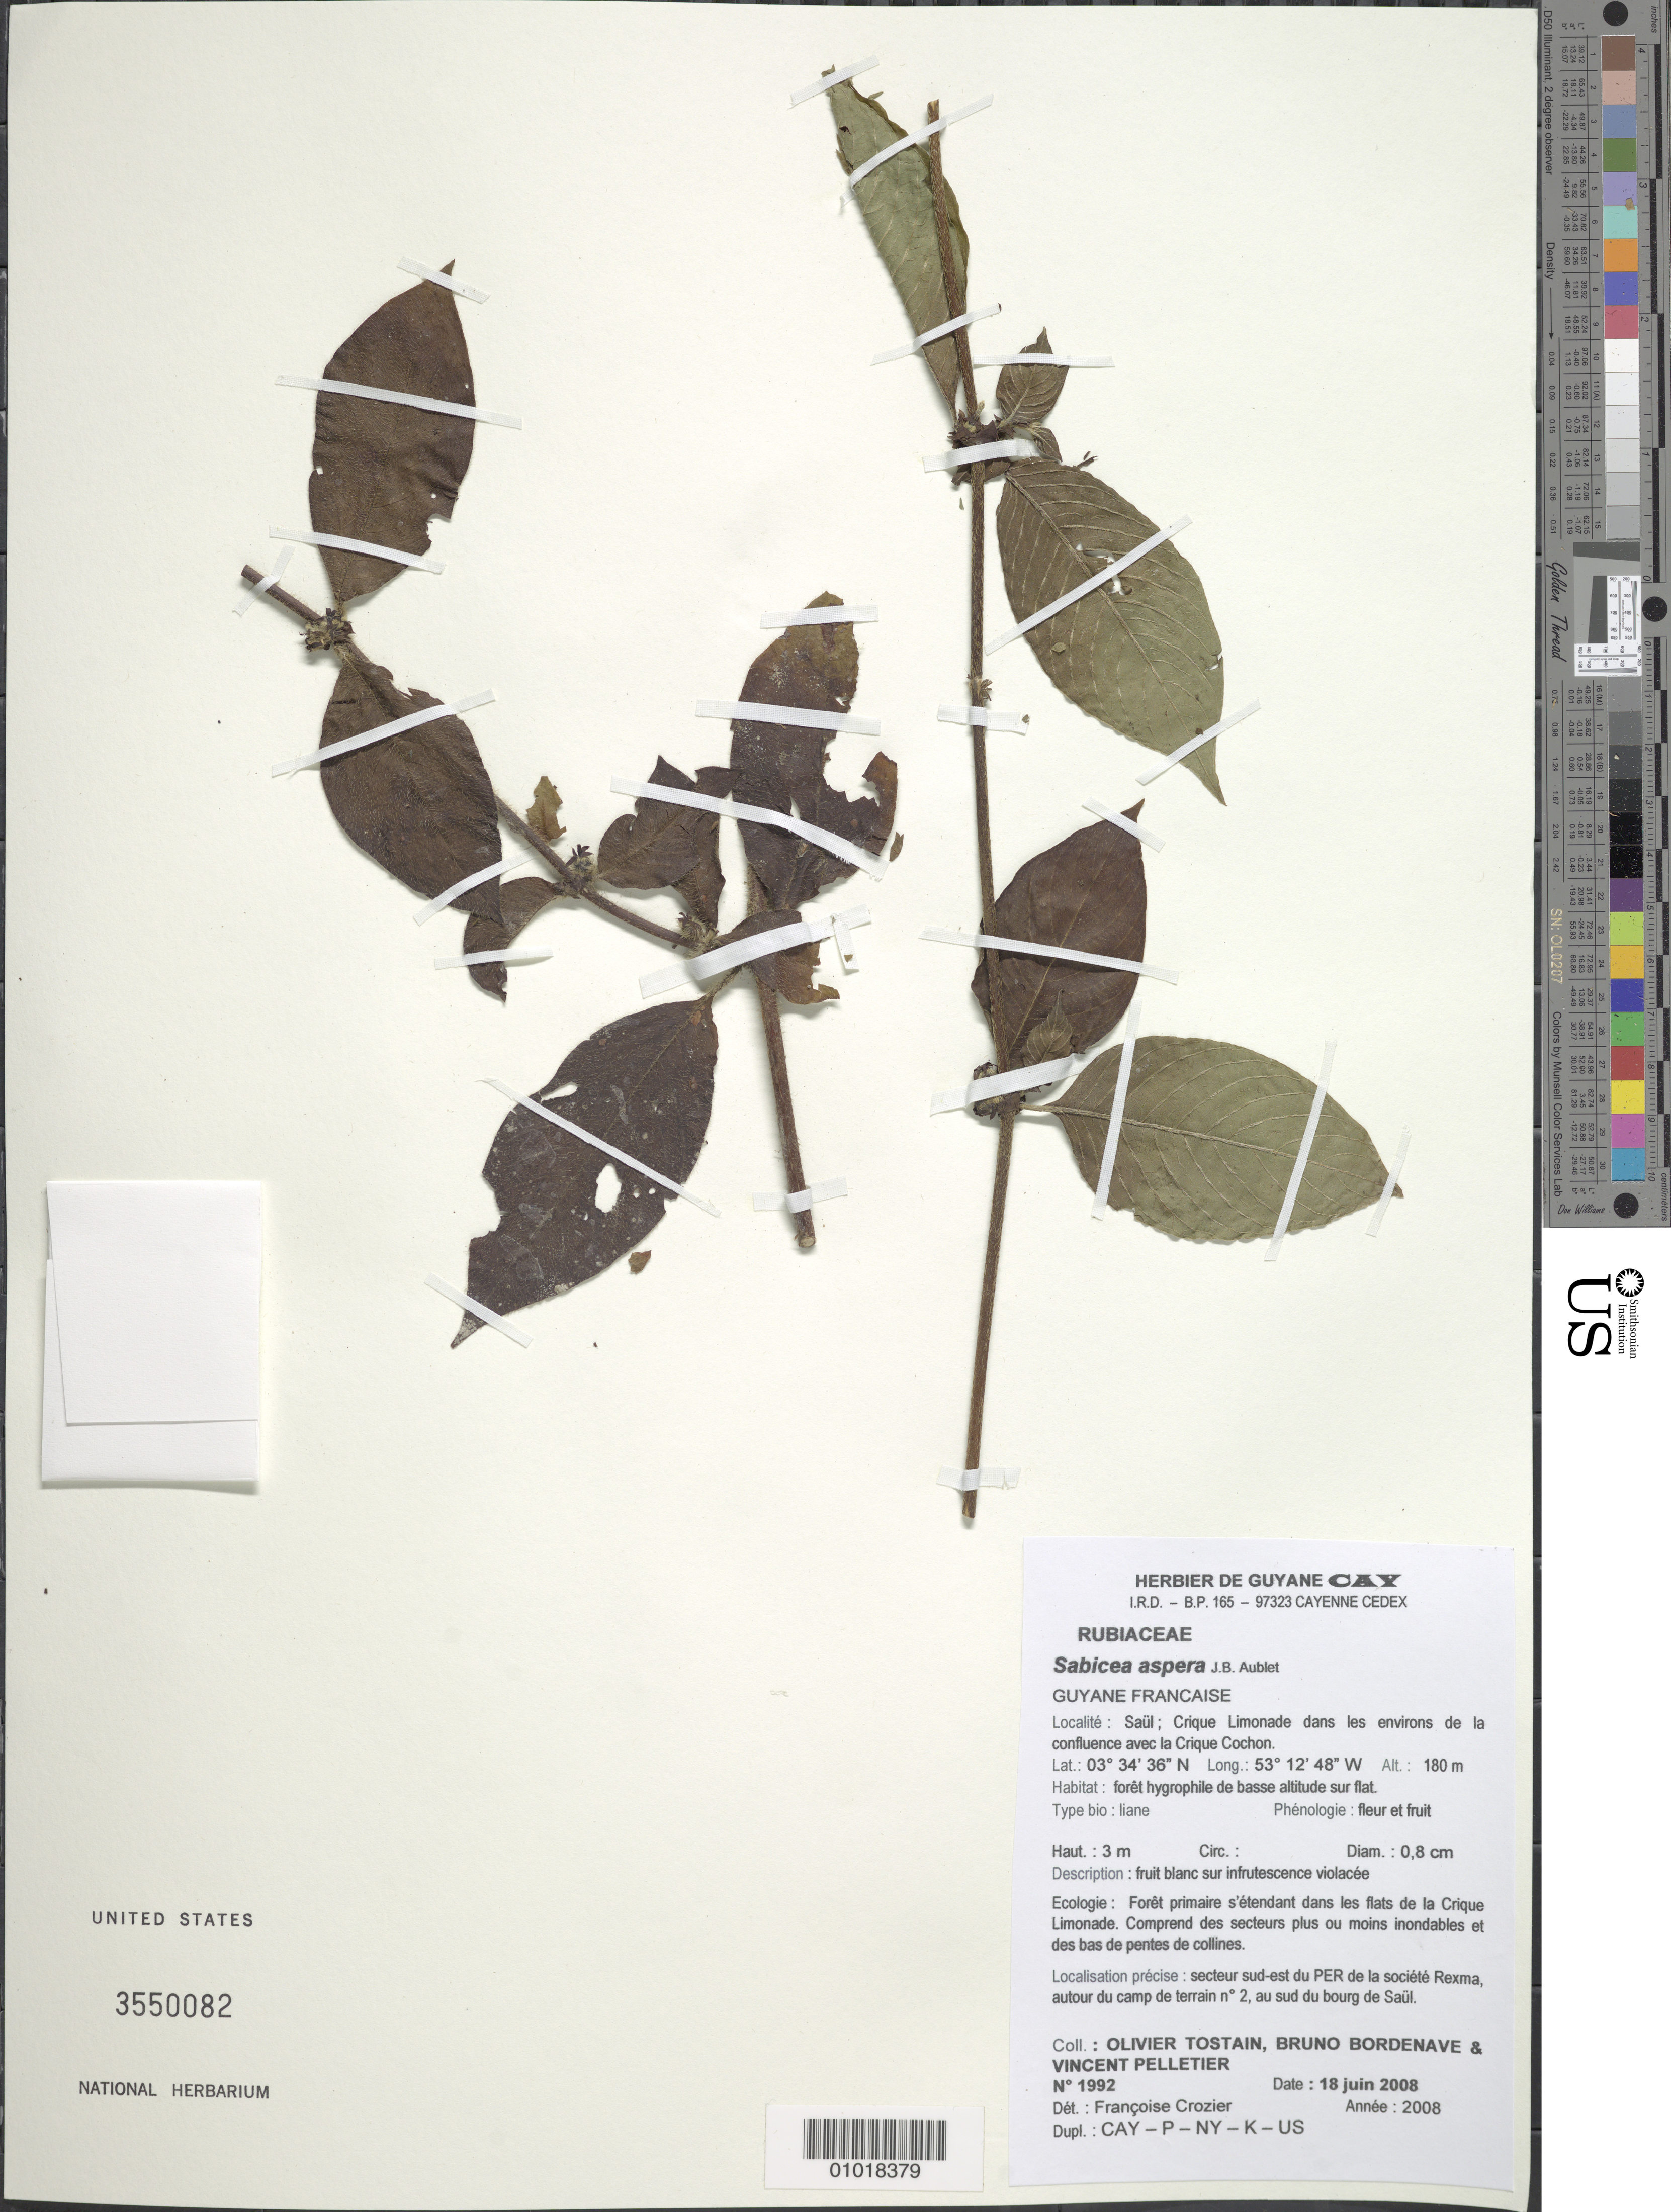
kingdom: Plantae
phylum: Tracheophyta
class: Magnoliopsida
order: Gentianales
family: Rubiaceae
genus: Sabicea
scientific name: Sabicea aspera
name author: Aubl.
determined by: Crozier, F.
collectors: O. Tostain, B. Bordenave & V. Pelletier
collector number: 1992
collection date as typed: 18-Jun-08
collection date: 2008-06-18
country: French Guiana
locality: Saül; Crique Limonade dans les environs de la confluence avec la Crique Cochon; sector SE du PER de la societe Rexma, autour du camp de terraine no. 2, au sud du bourg de Saul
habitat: Foret hygrophile de basse altitude sur flat. Foret primaire s'etendant dans les flats de la Cirque Limonade. Comprend des secteurs plus ou moins…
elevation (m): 180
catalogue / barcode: US 3550082